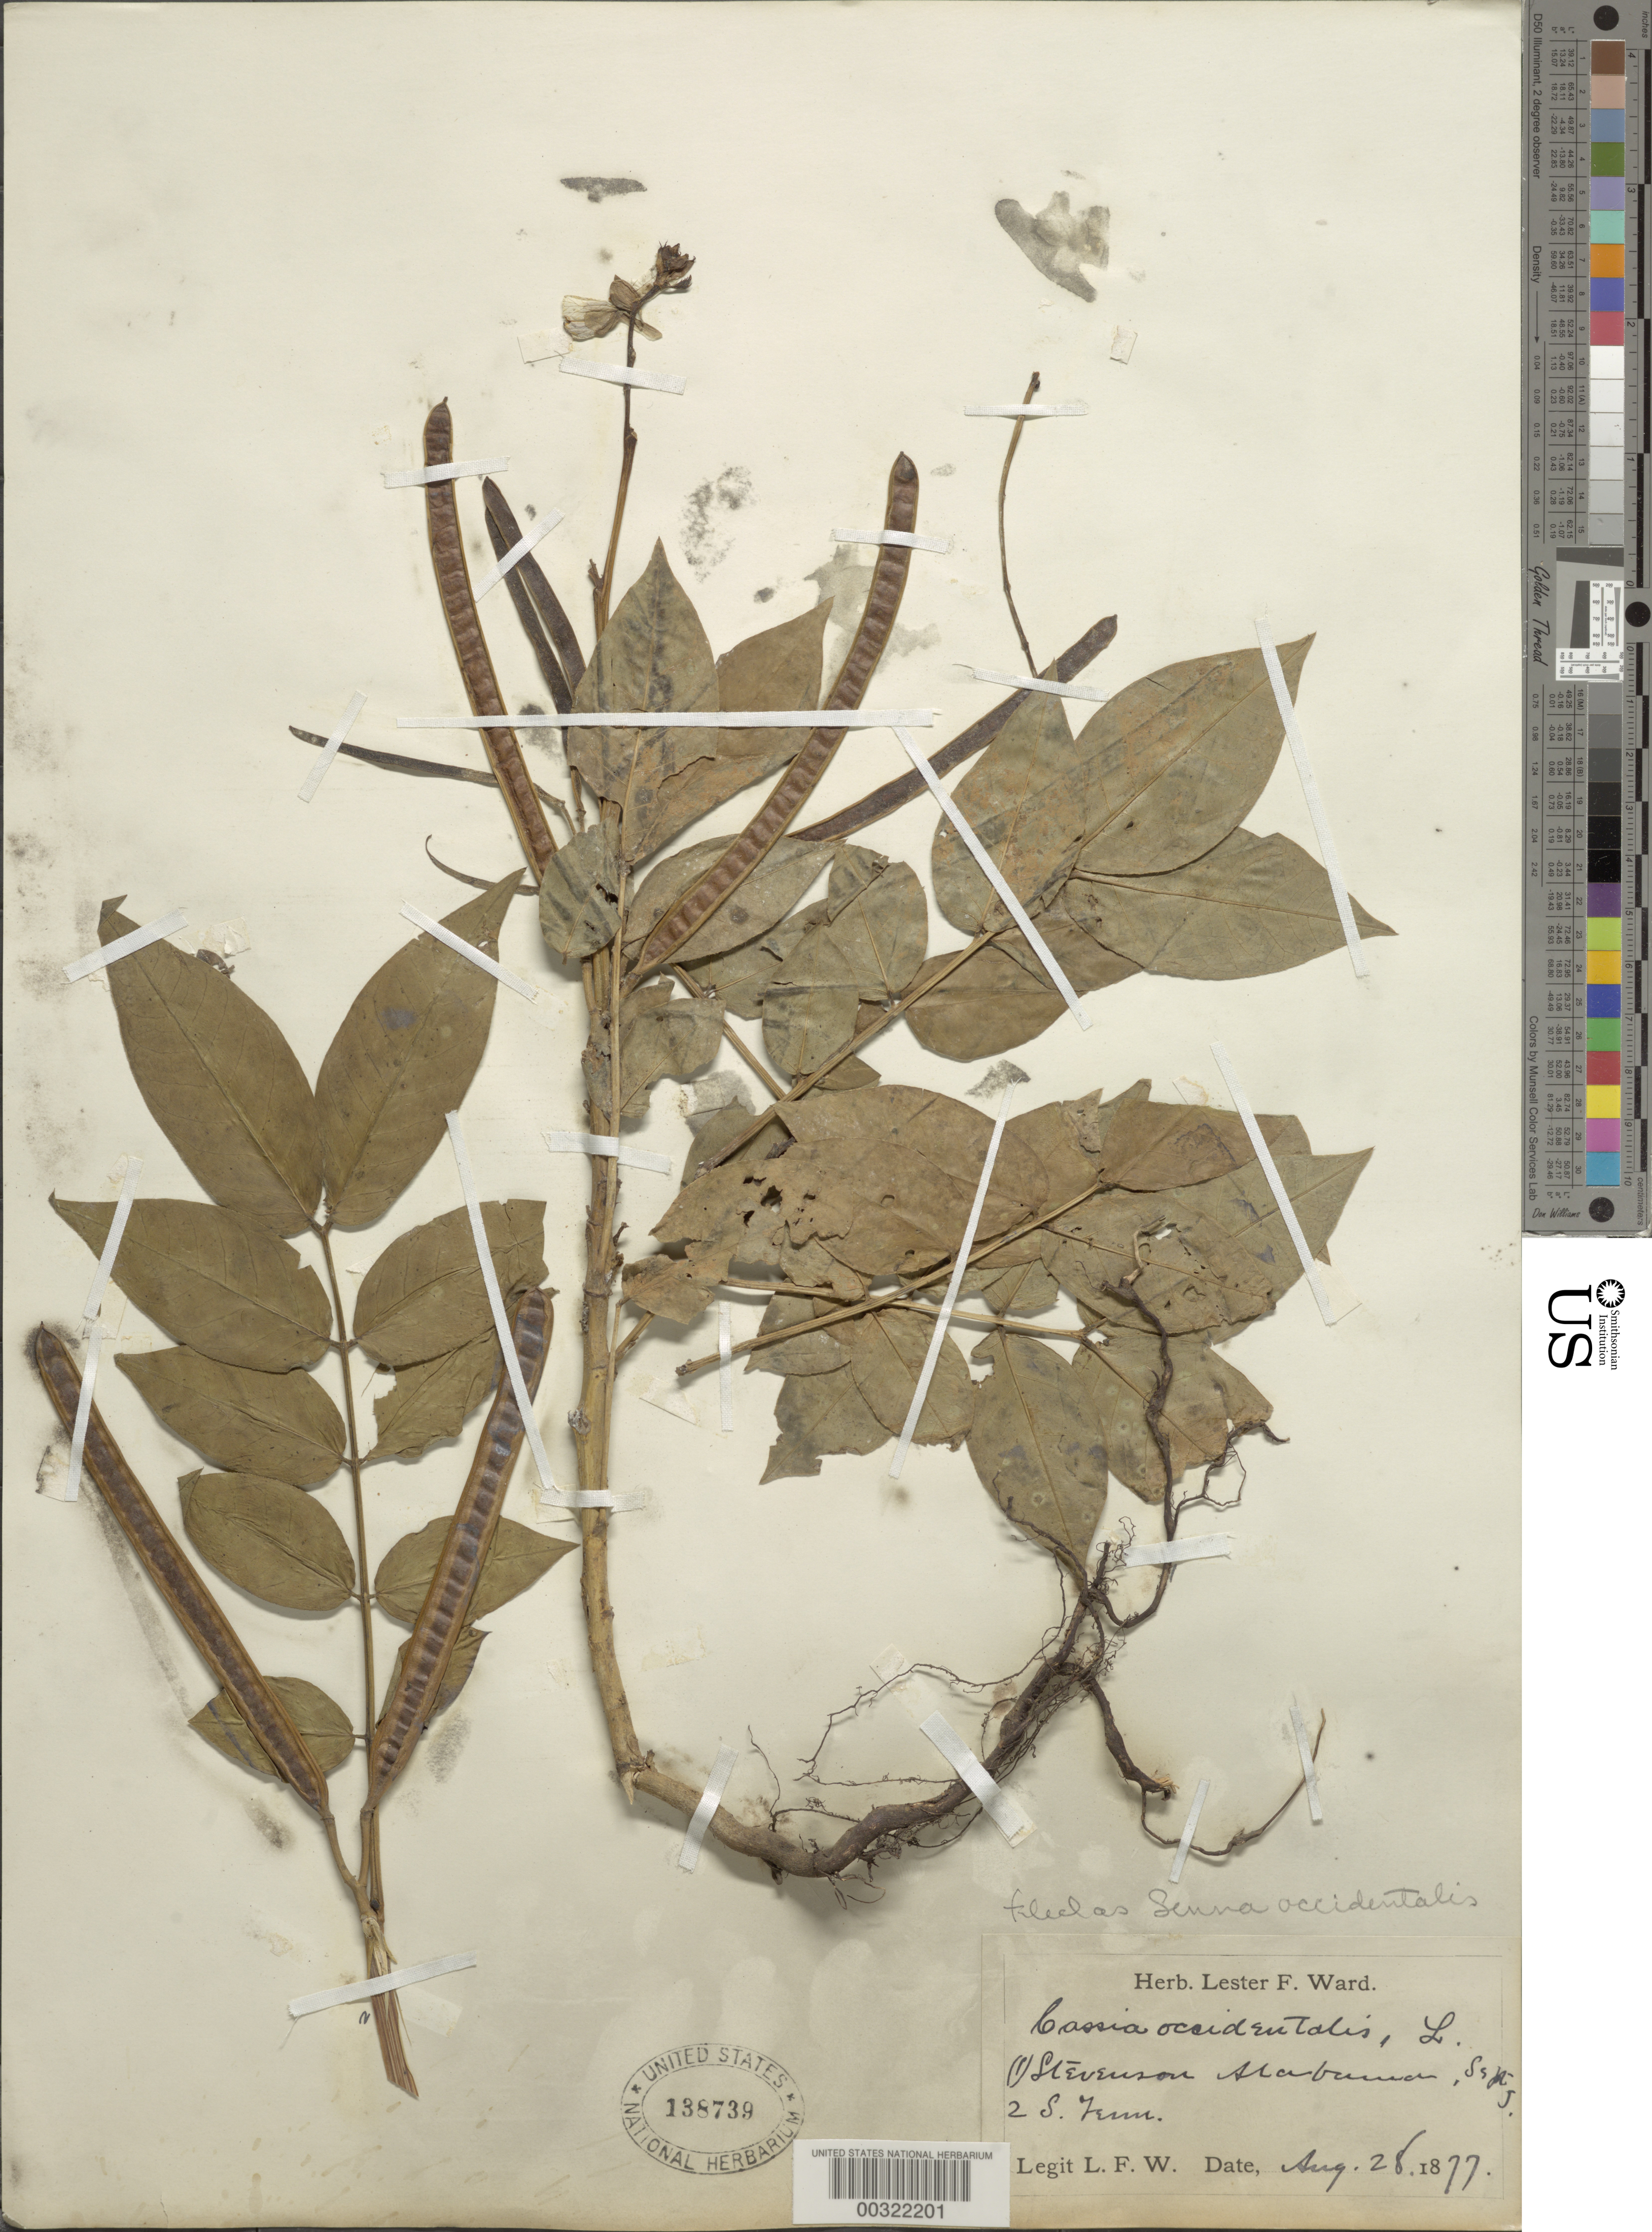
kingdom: Plantae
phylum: Tracheophyta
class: Magnoliopsida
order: Fabales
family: Fabaceae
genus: Senna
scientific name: Senna occidentalis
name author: (L.) Link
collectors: L. F. Ward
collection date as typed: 28 Aug 1877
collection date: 1877-08-28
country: United States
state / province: Alabama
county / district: Jackson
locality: Stevenson, also s tennessee.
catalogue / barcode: US 138739